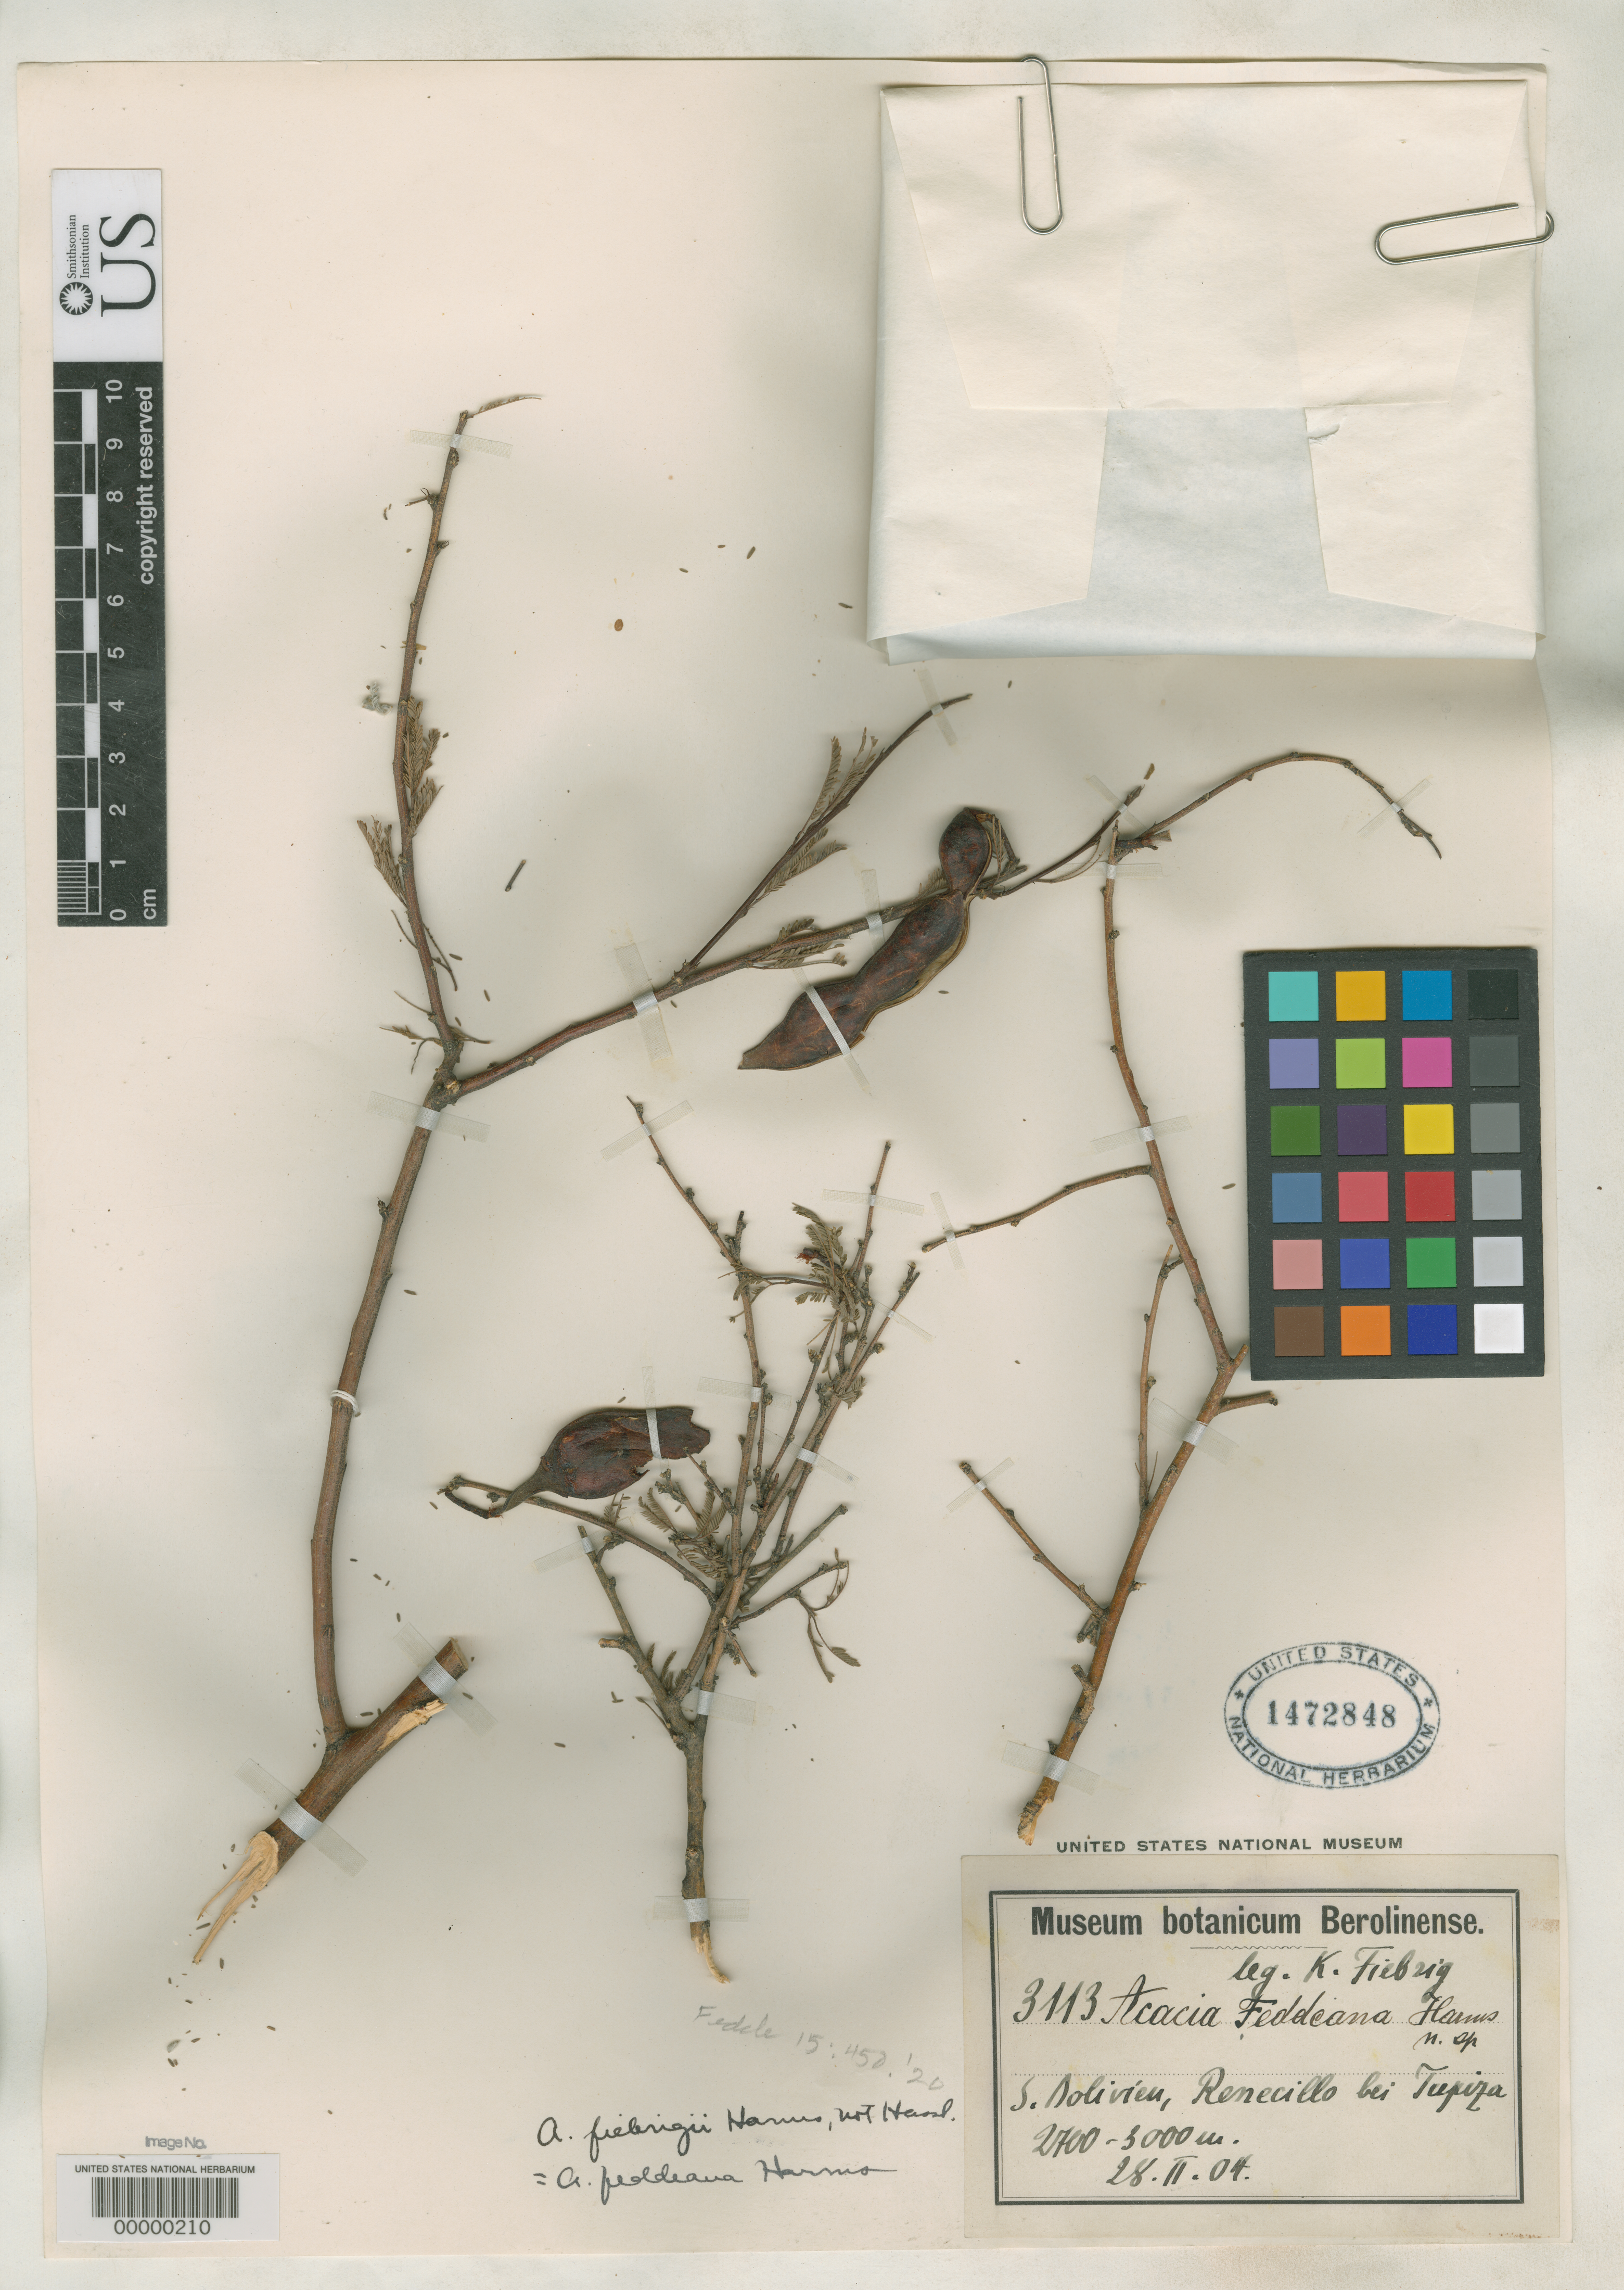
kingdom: Plantae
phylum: Tracheophyta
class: Magnoliopsida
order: Fabales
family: Fabaceae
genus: Acacia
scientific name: Acacia fiebrigii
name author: Harms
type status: Isotype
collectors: K. Fiebrig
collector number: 3113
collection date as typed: Feb 1904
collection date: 1904-02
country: Bolivia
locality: Renecillo bei Tupiza.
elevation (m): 2700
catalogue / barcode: US 1472848